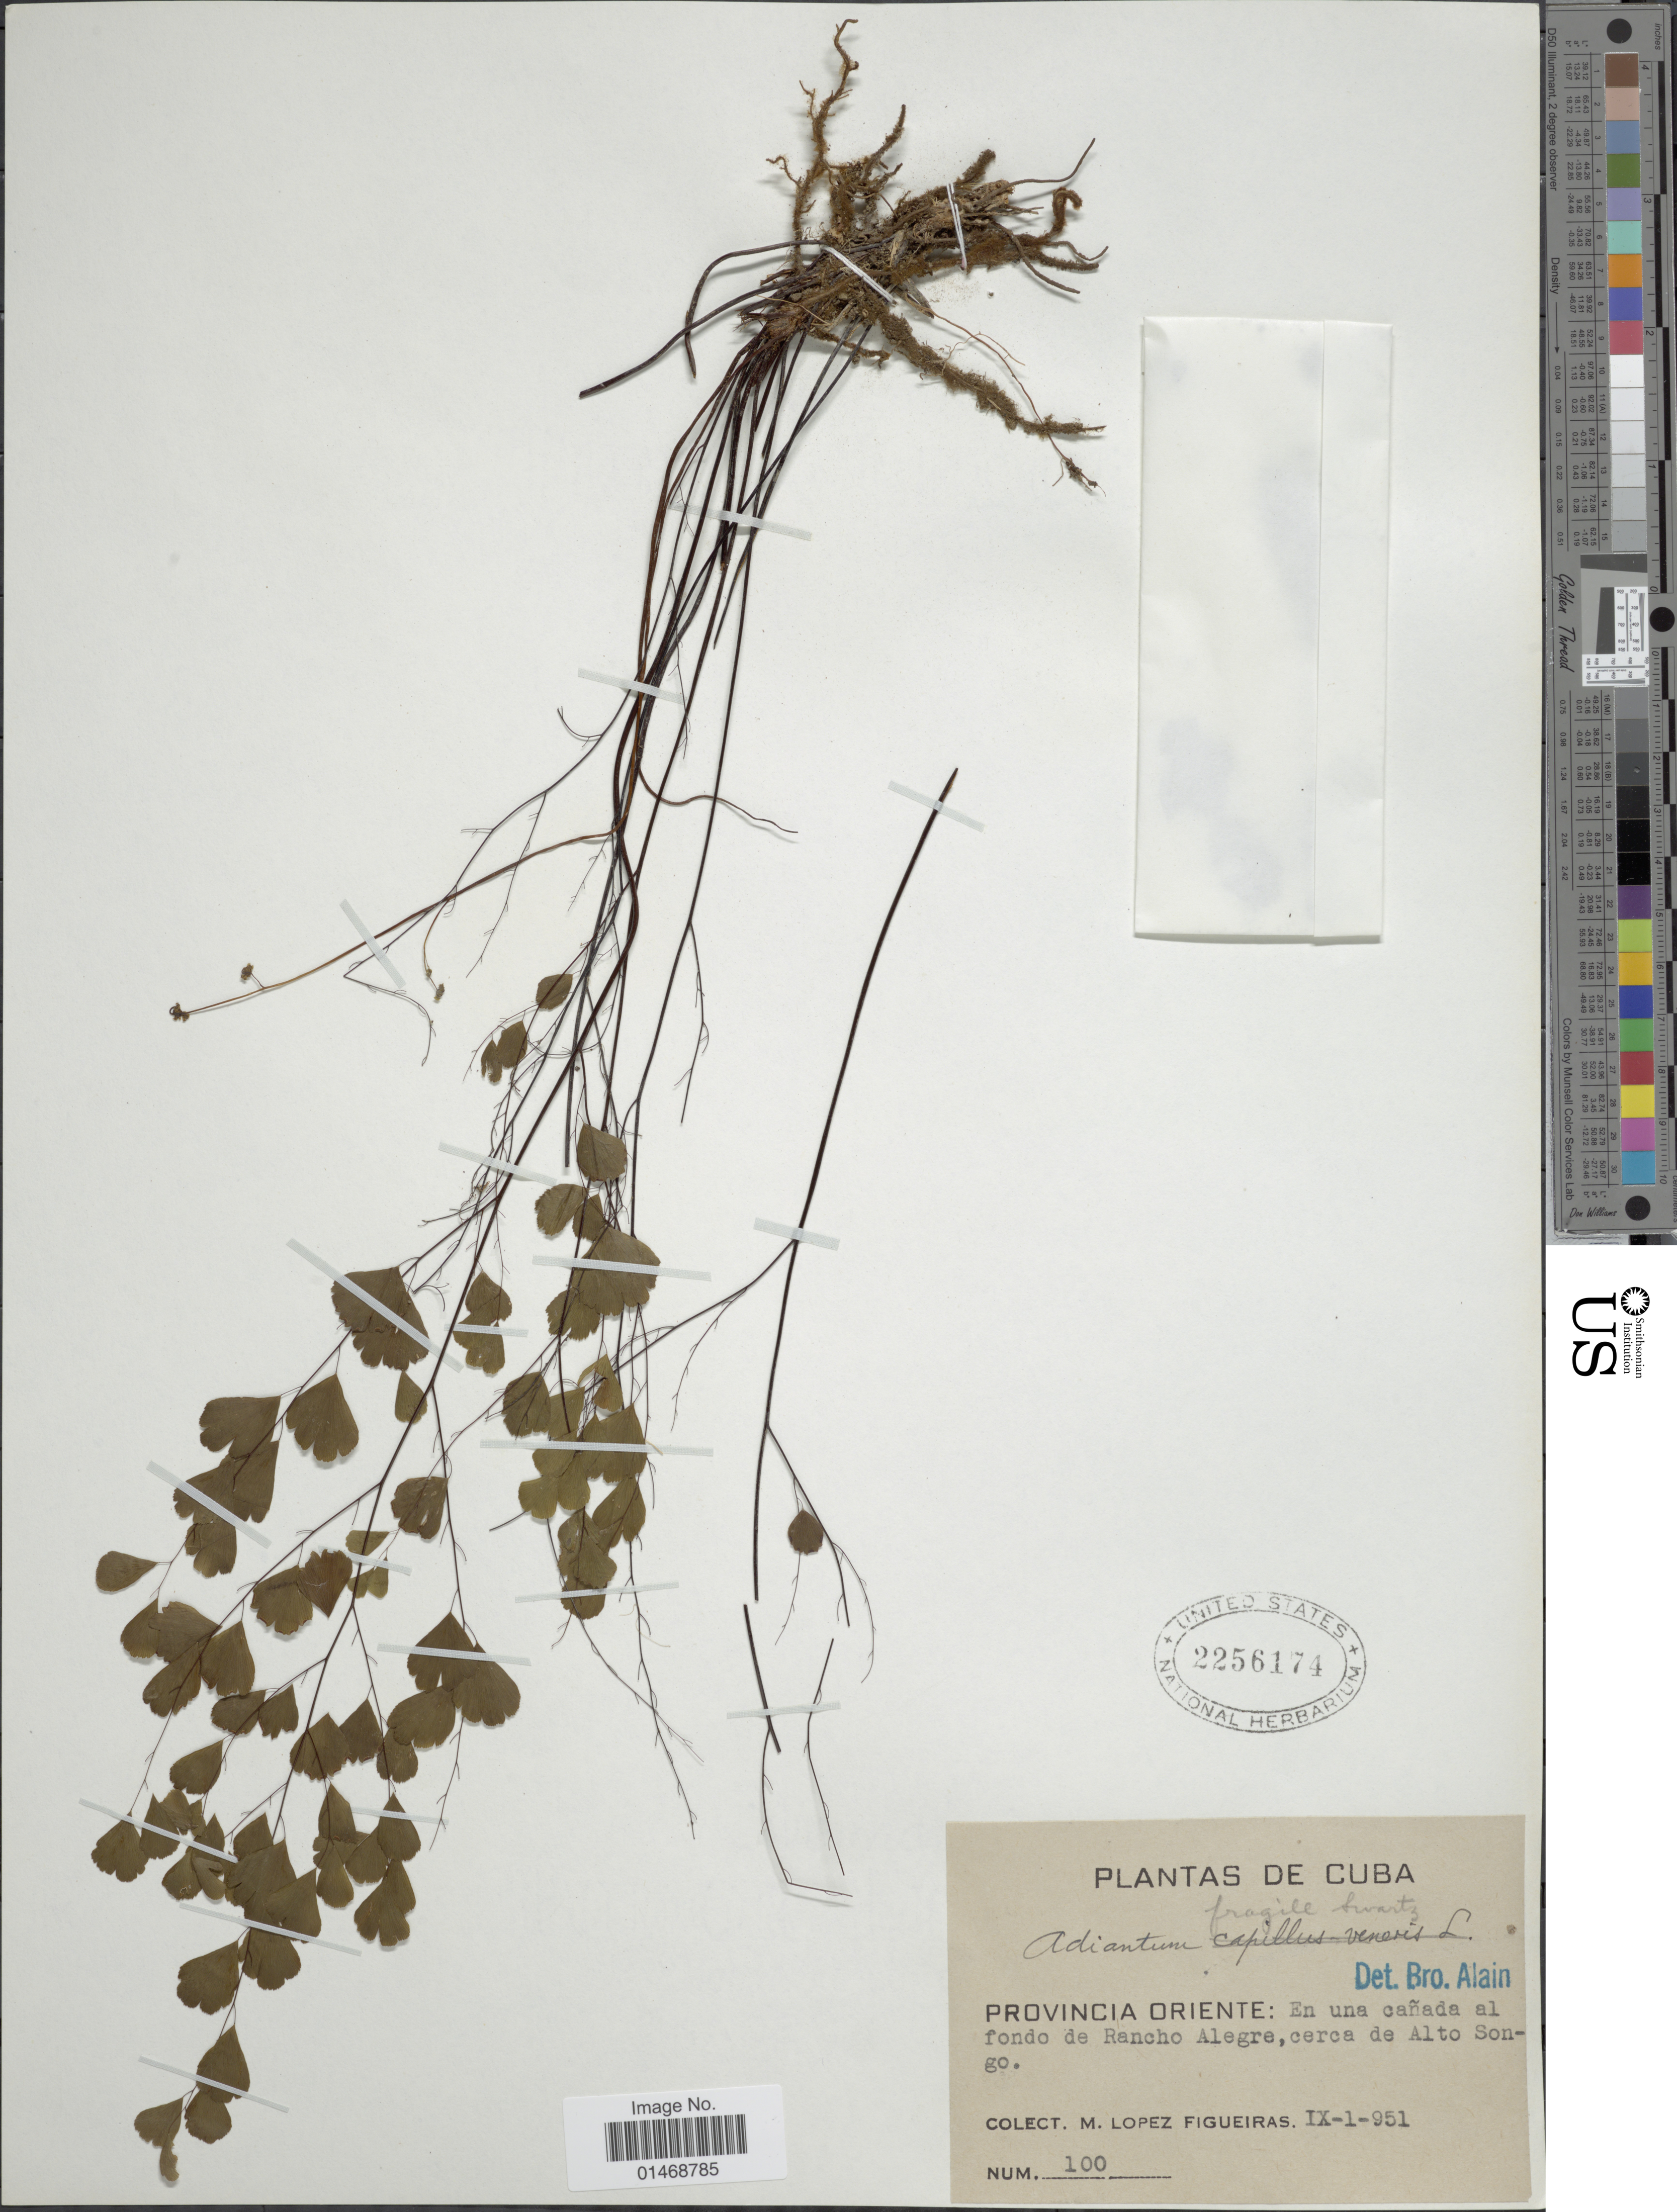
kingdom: Plantae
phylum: Tracheophyta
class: Polypodiopsida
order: Polypodiales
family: Pteridaceae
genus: Adiantum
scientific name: Adiantum fragile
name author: Sw.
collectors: M. López Figueiras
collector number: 100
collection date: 1951-09-01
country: Cuba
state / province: Oriente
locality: En Una cañada al fondo de Rancho Alegre, cerca de Alto Songo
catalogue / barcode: US 2256174